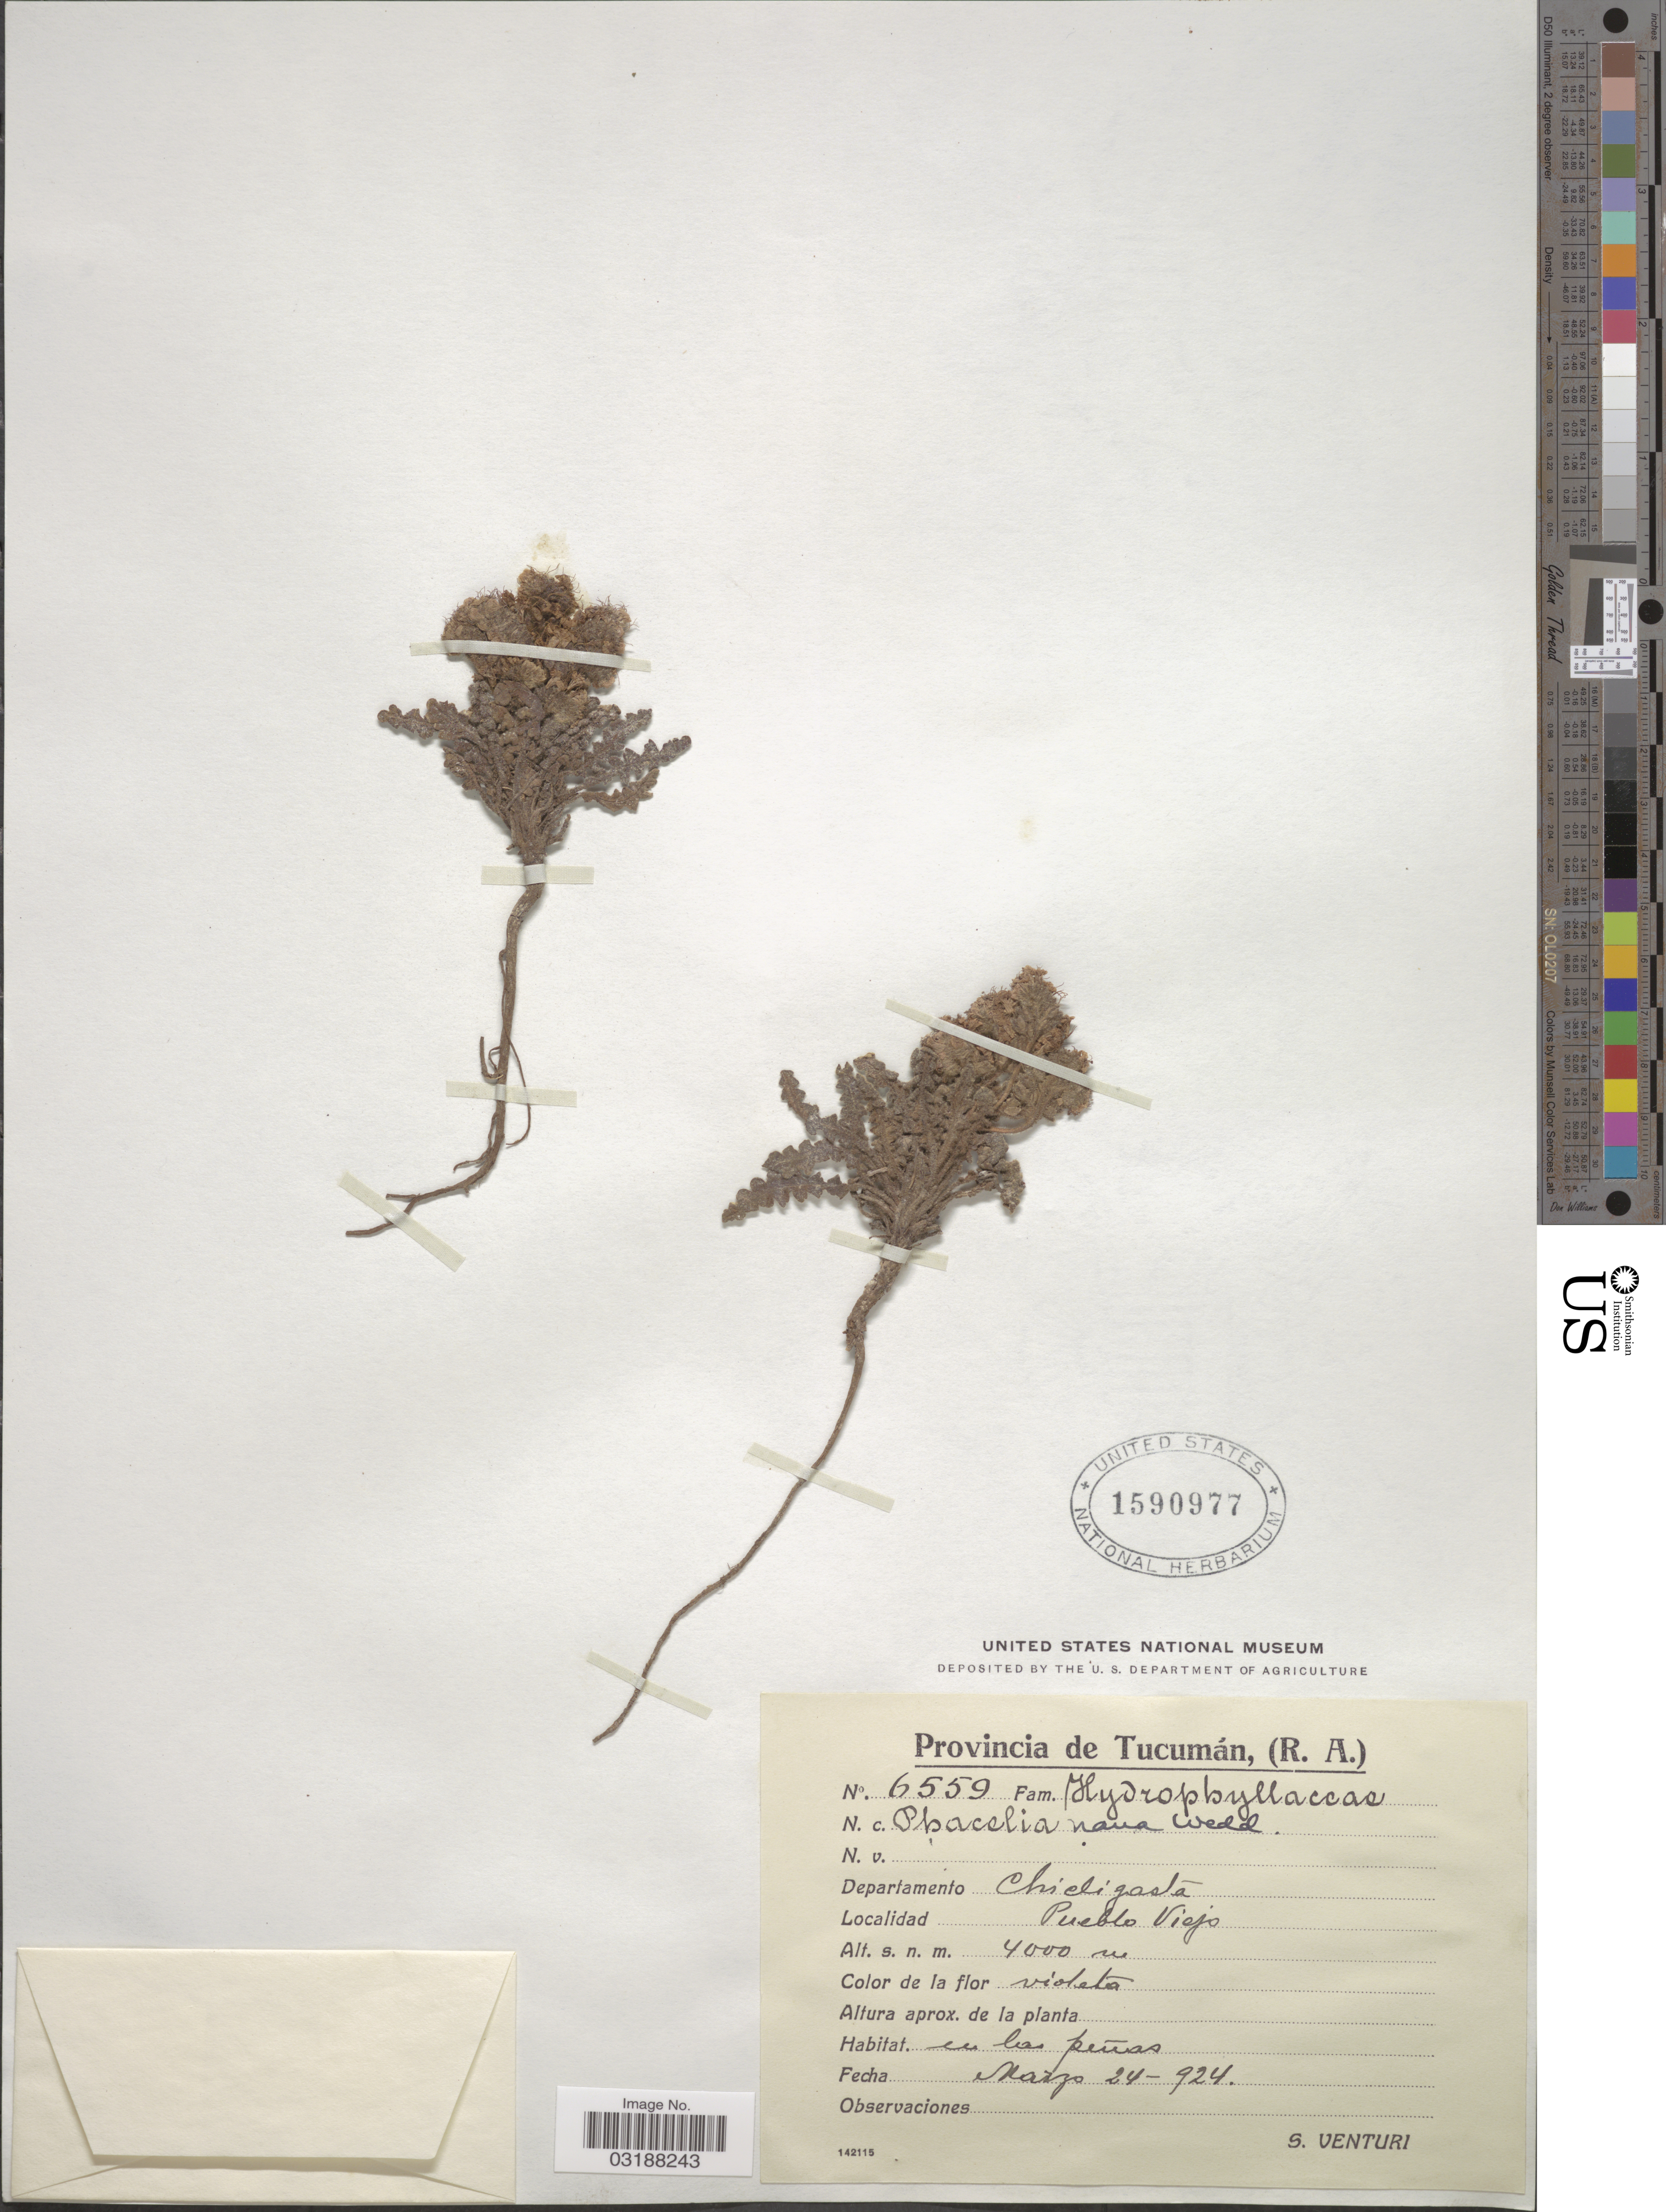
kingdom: Plantae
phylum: Tracheophyta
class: Magnoliopsida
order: Boraginales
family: Hydrophyllaceae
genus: Phacelia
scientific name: Phacelia nana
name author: Wedd.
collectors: S. Venturi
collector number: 6559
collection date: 1924-03-24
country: Argentina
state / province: Tucuman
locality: Provincia de Tucumán, (R.A.), Departamento Chicligasta, Pueblo Viejo.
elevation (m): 4000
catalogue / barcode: US 1590977